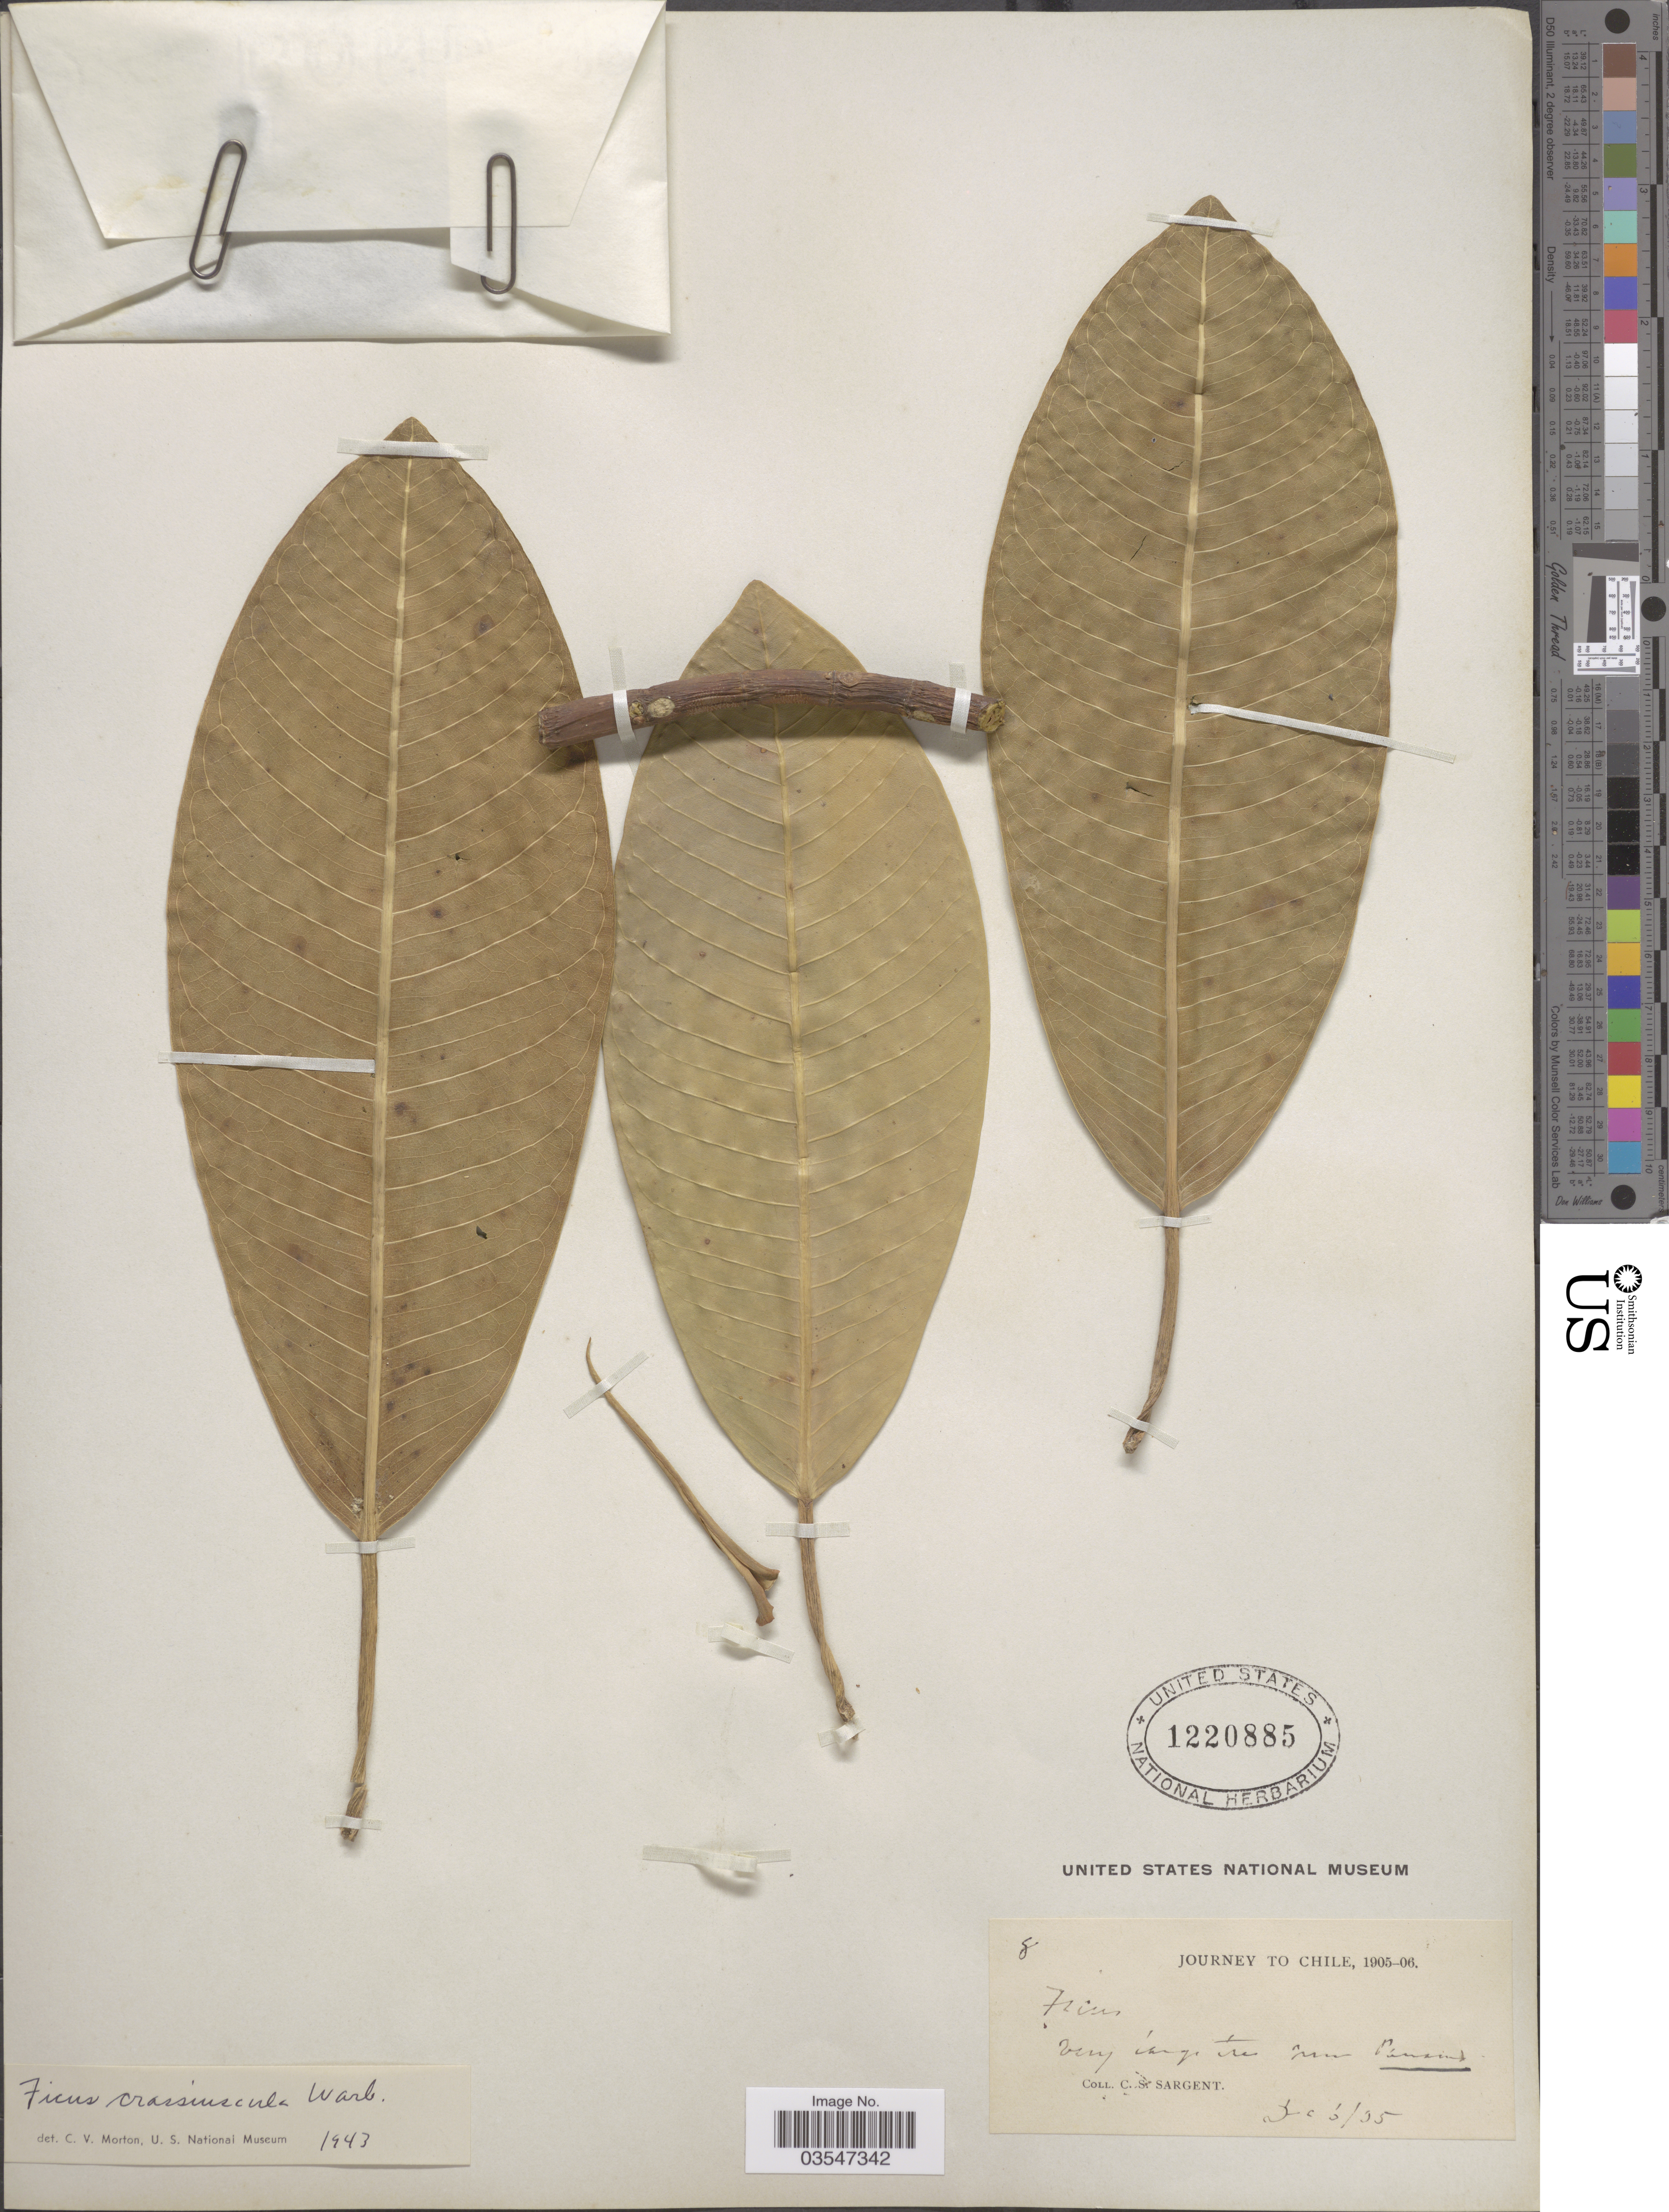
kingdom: Plantae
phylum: Tracheophyta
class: Magnoliopsida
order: Rosales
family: Moraceae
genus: Ficus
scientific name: Ficus insipida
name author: Willd.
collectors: C. S. Sargent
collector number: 8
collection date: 1905-12-06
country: Chile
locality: Journey to Chile.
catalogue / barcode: US 1220885